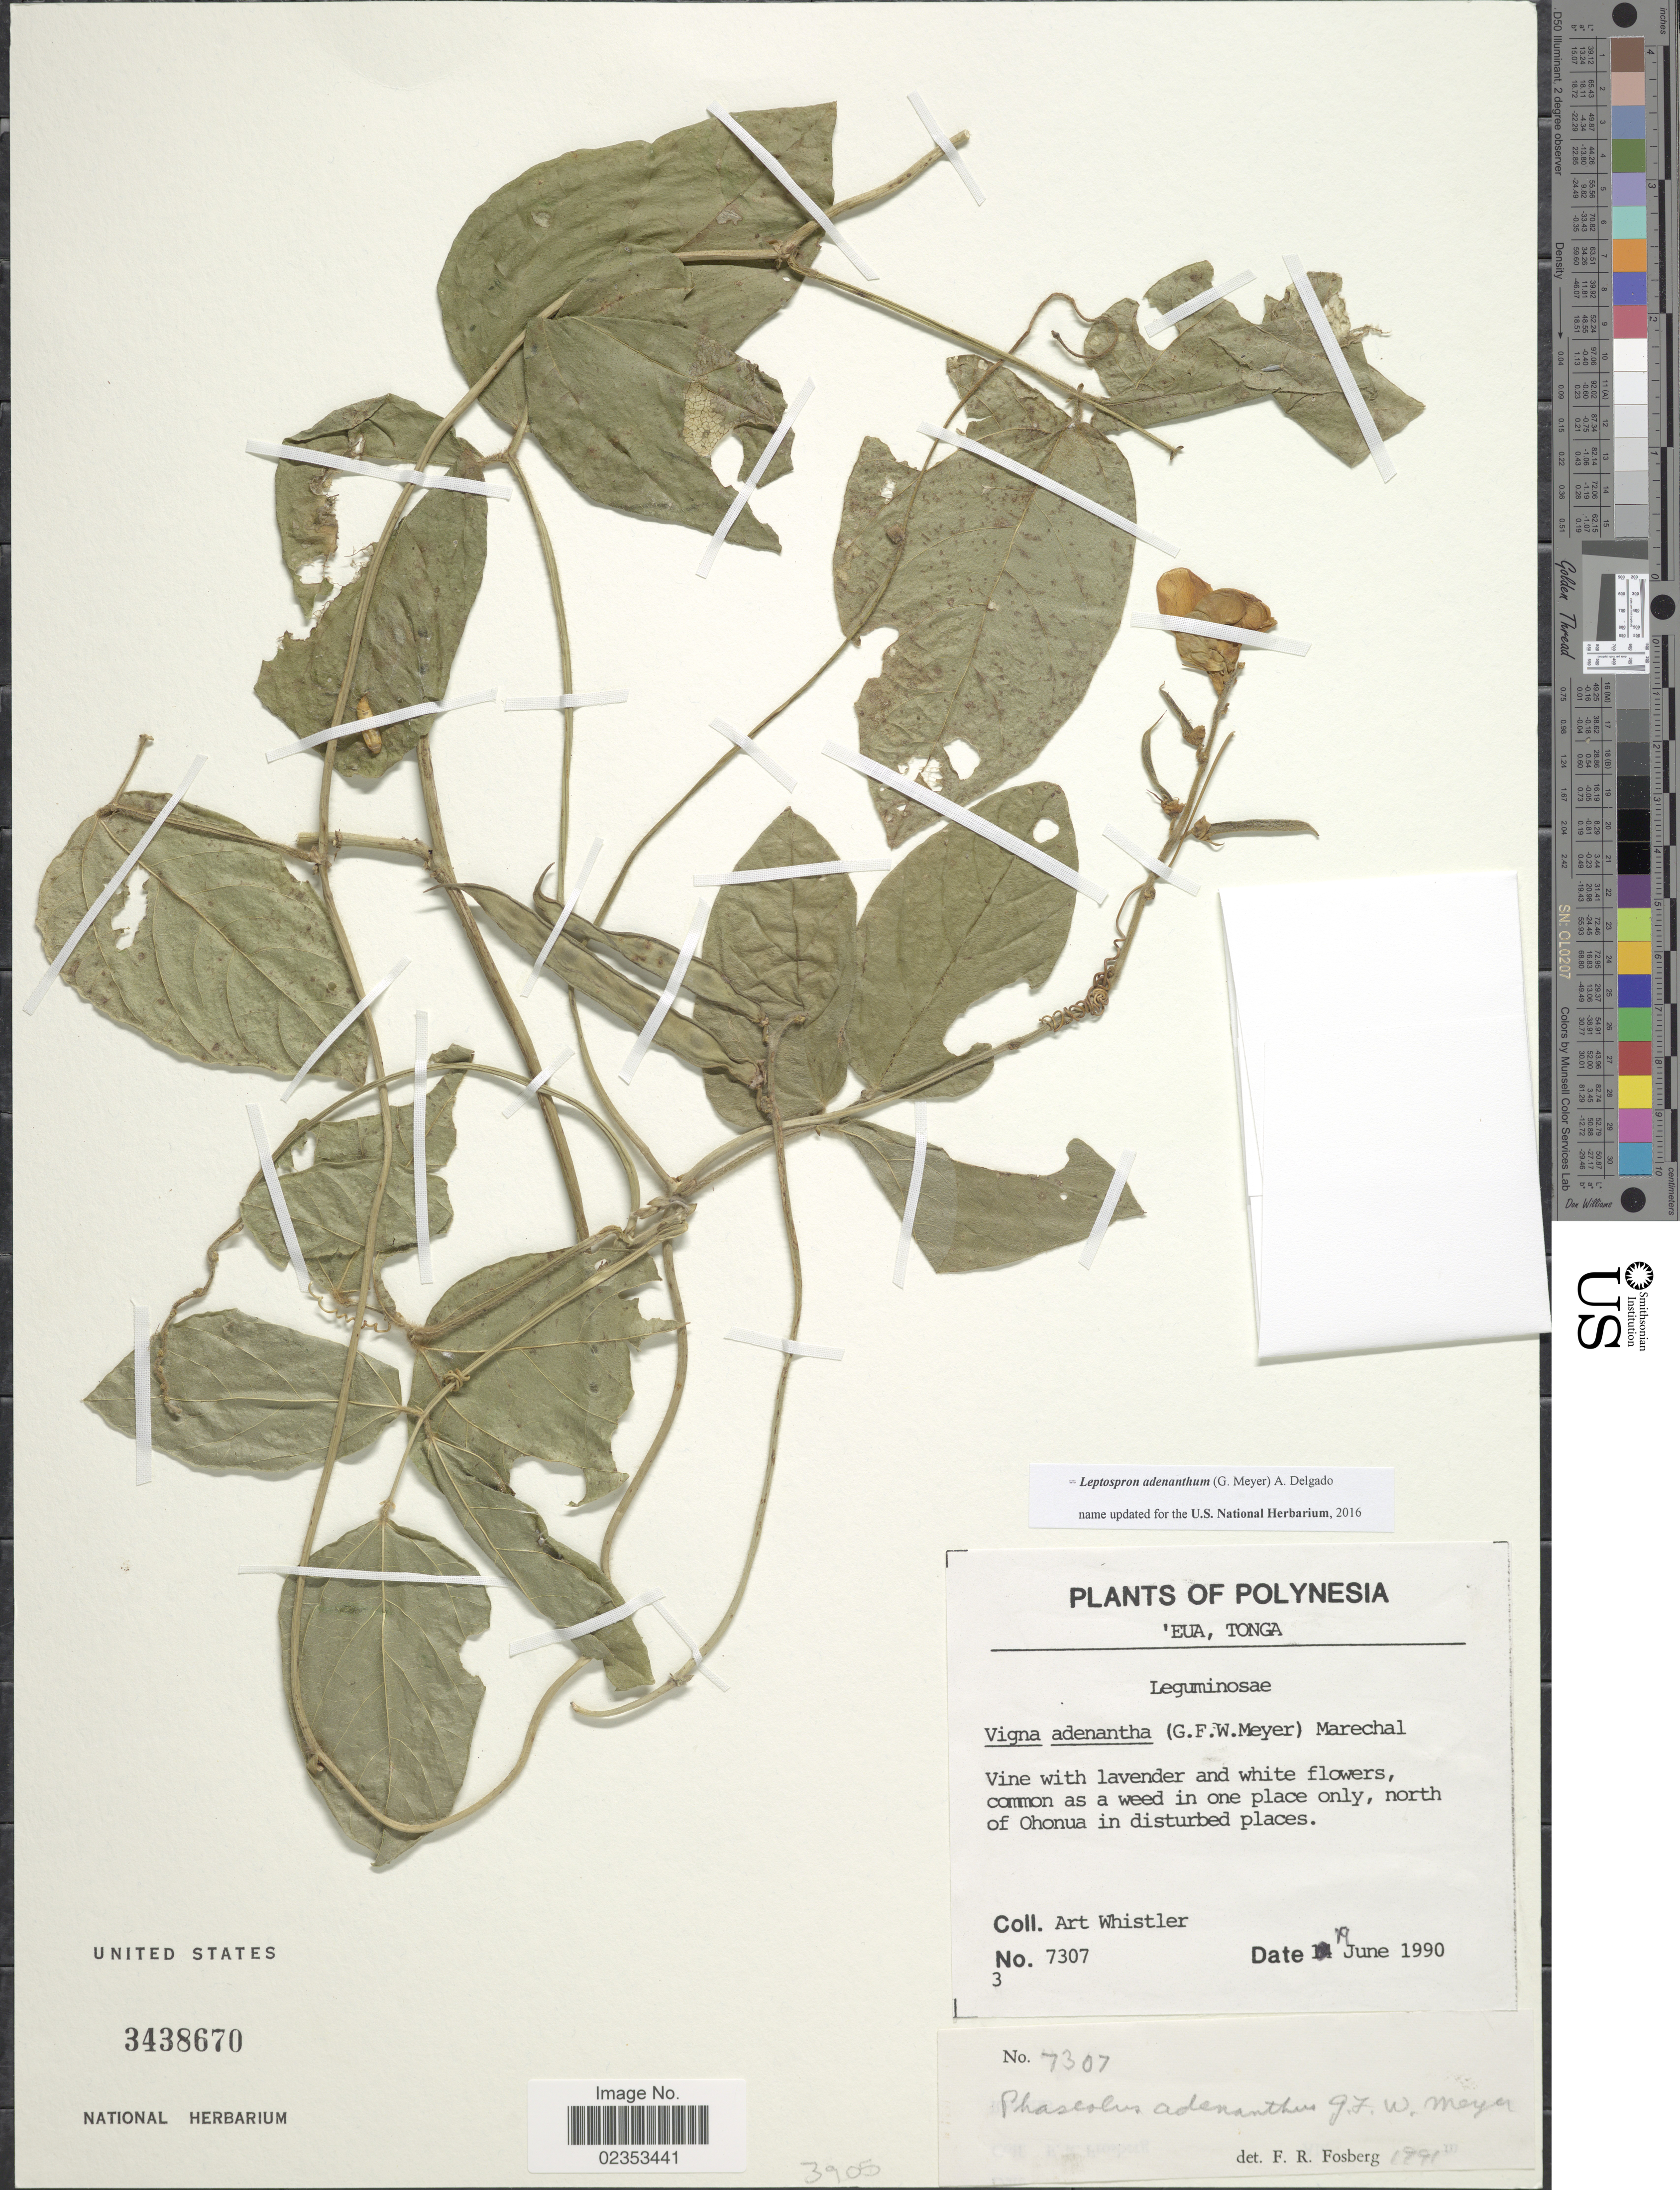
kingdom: Plantae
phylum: Tracheophyta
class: Magnoliopsida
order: Fabales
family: Fabaceae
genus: Leptospron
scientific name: Leptospron adenanthum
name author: (G. Mey.) A. Delgado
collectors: A. Whistler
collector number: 7307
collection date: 1990-06-19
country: Tonga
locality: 'Eua, Polynesia, north of Ohonua in disturbed places.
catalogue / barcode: US 3438670